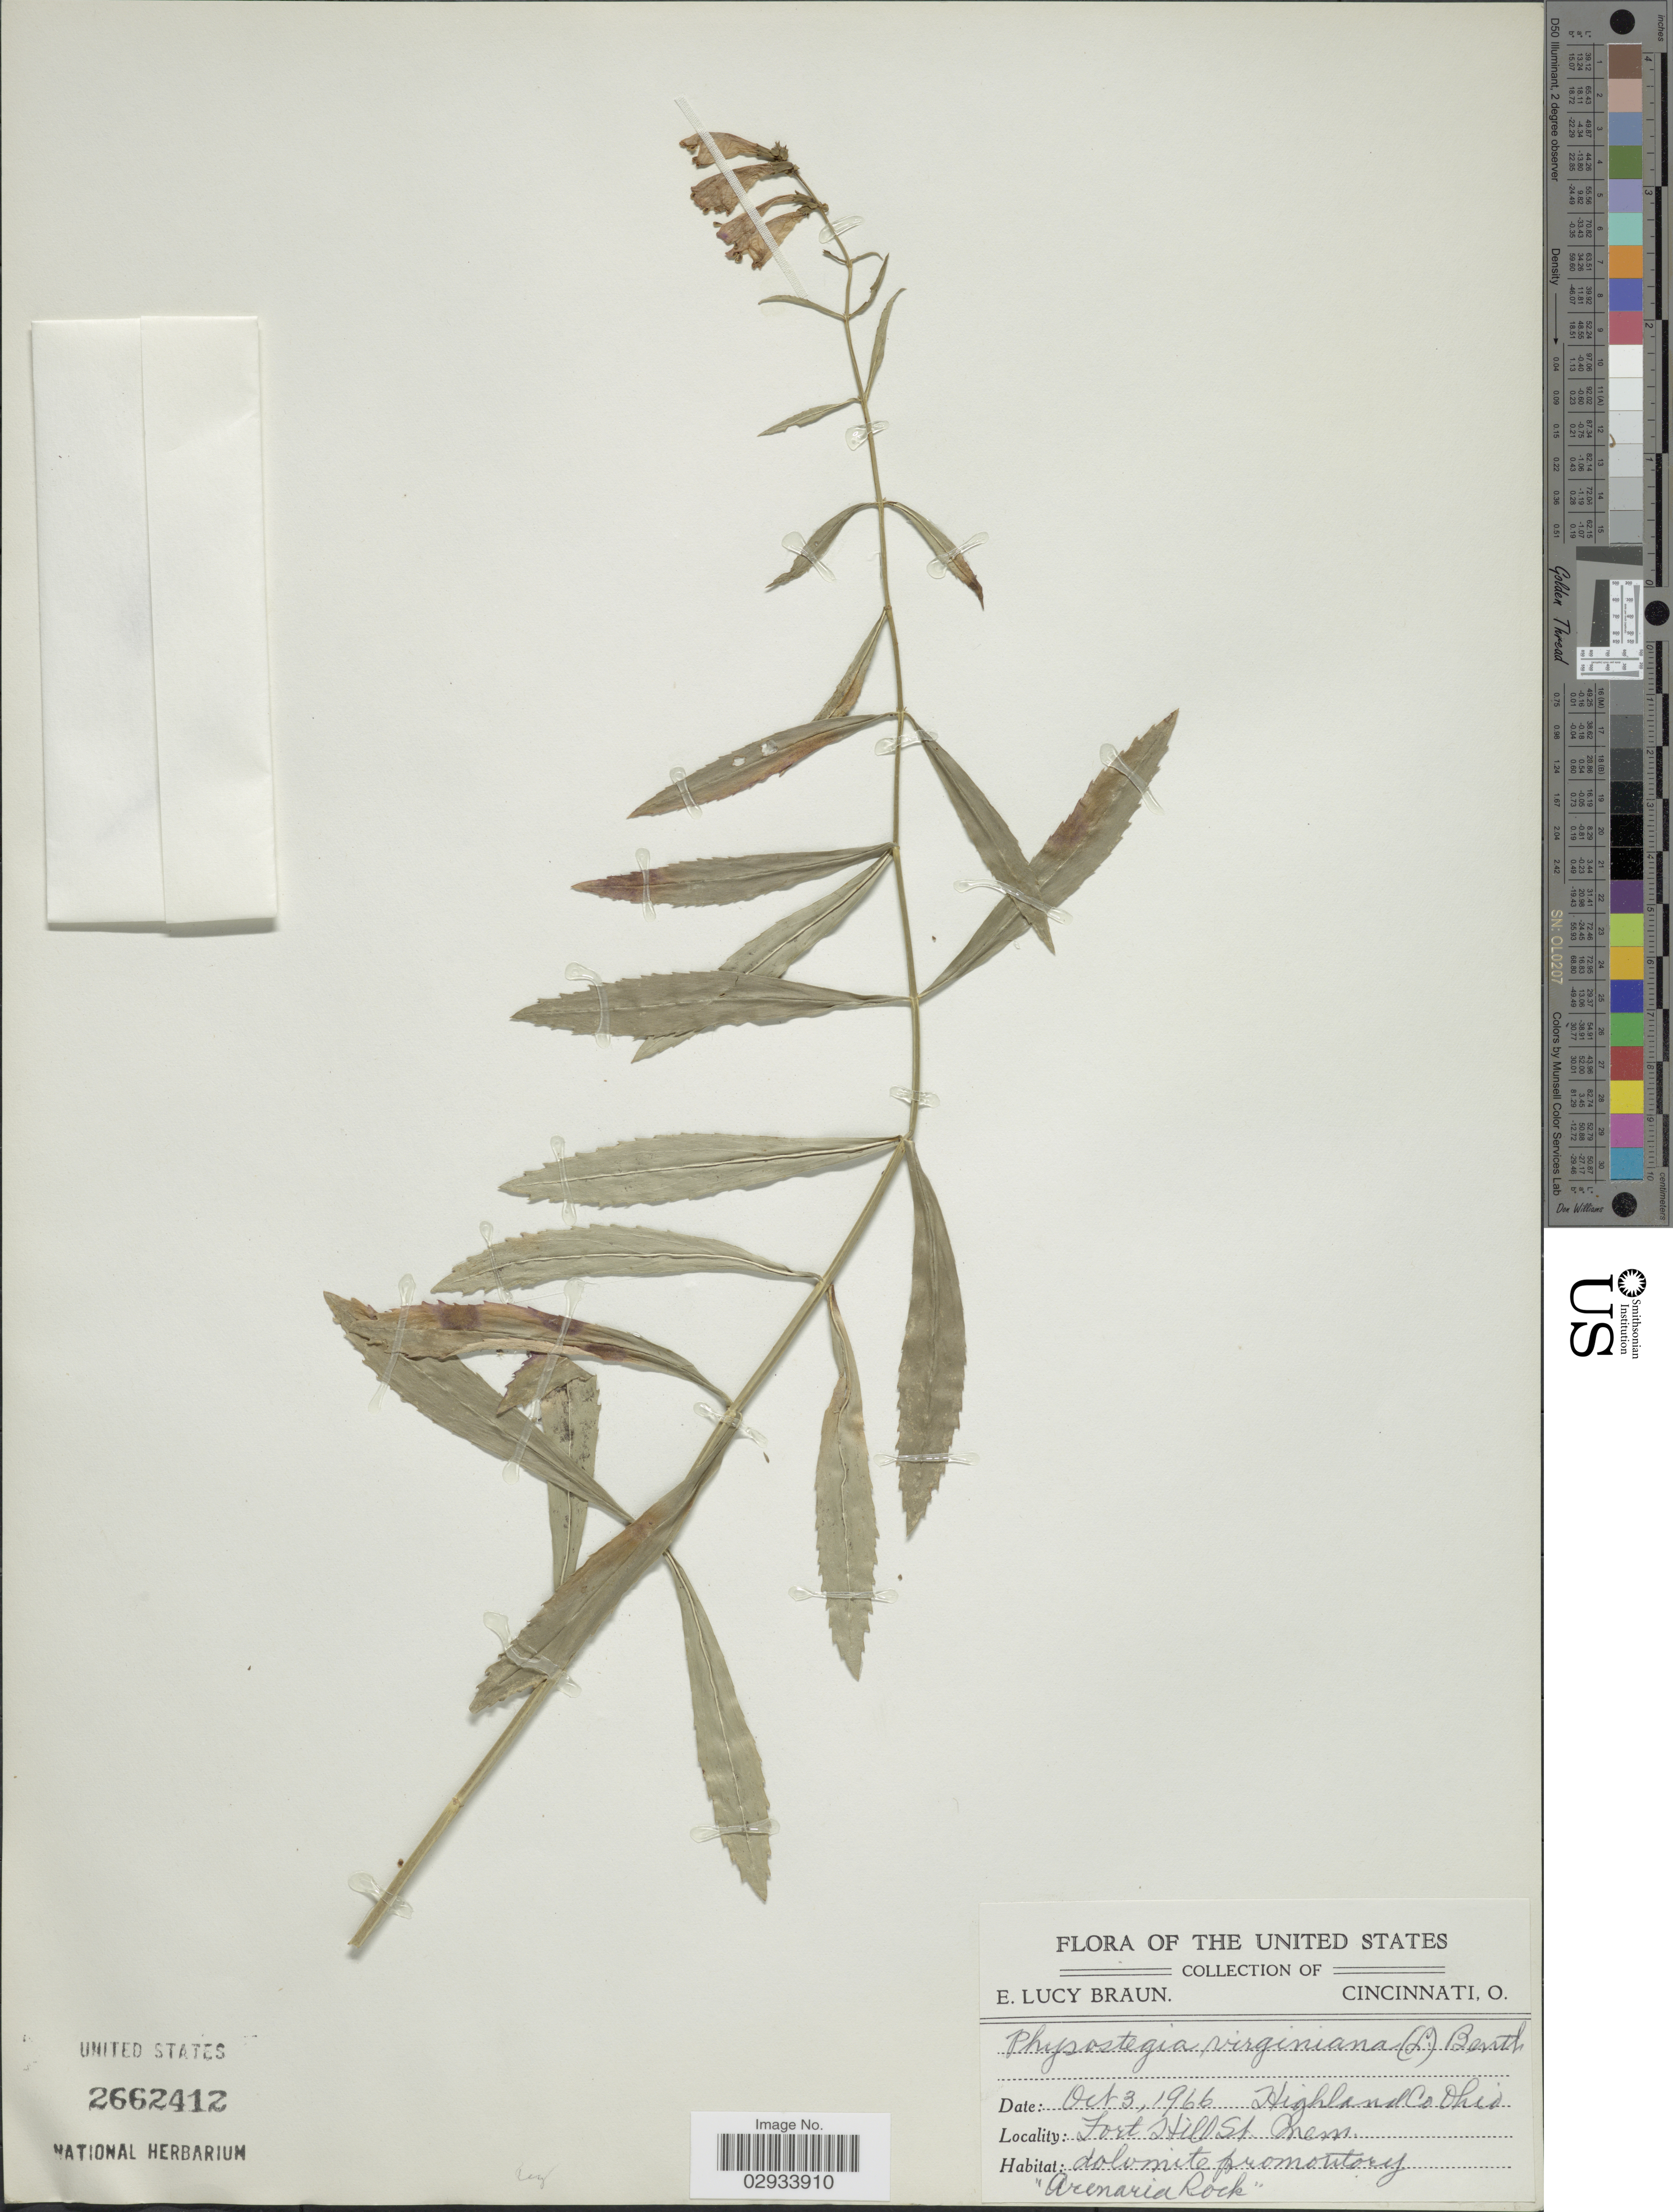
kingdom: Plantae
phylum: Tracheophyta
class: Magnoliopsida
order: Lamiales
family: Lamiaceae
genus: Physostegia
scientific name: Physostegia virginiana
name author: (L.) Benth.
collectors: E. L. Braun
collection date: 1966-10-03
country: United States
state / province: Ohio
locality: Highland Co., Ohio, Fort Hill St., Onem.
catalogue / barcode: US 2662412